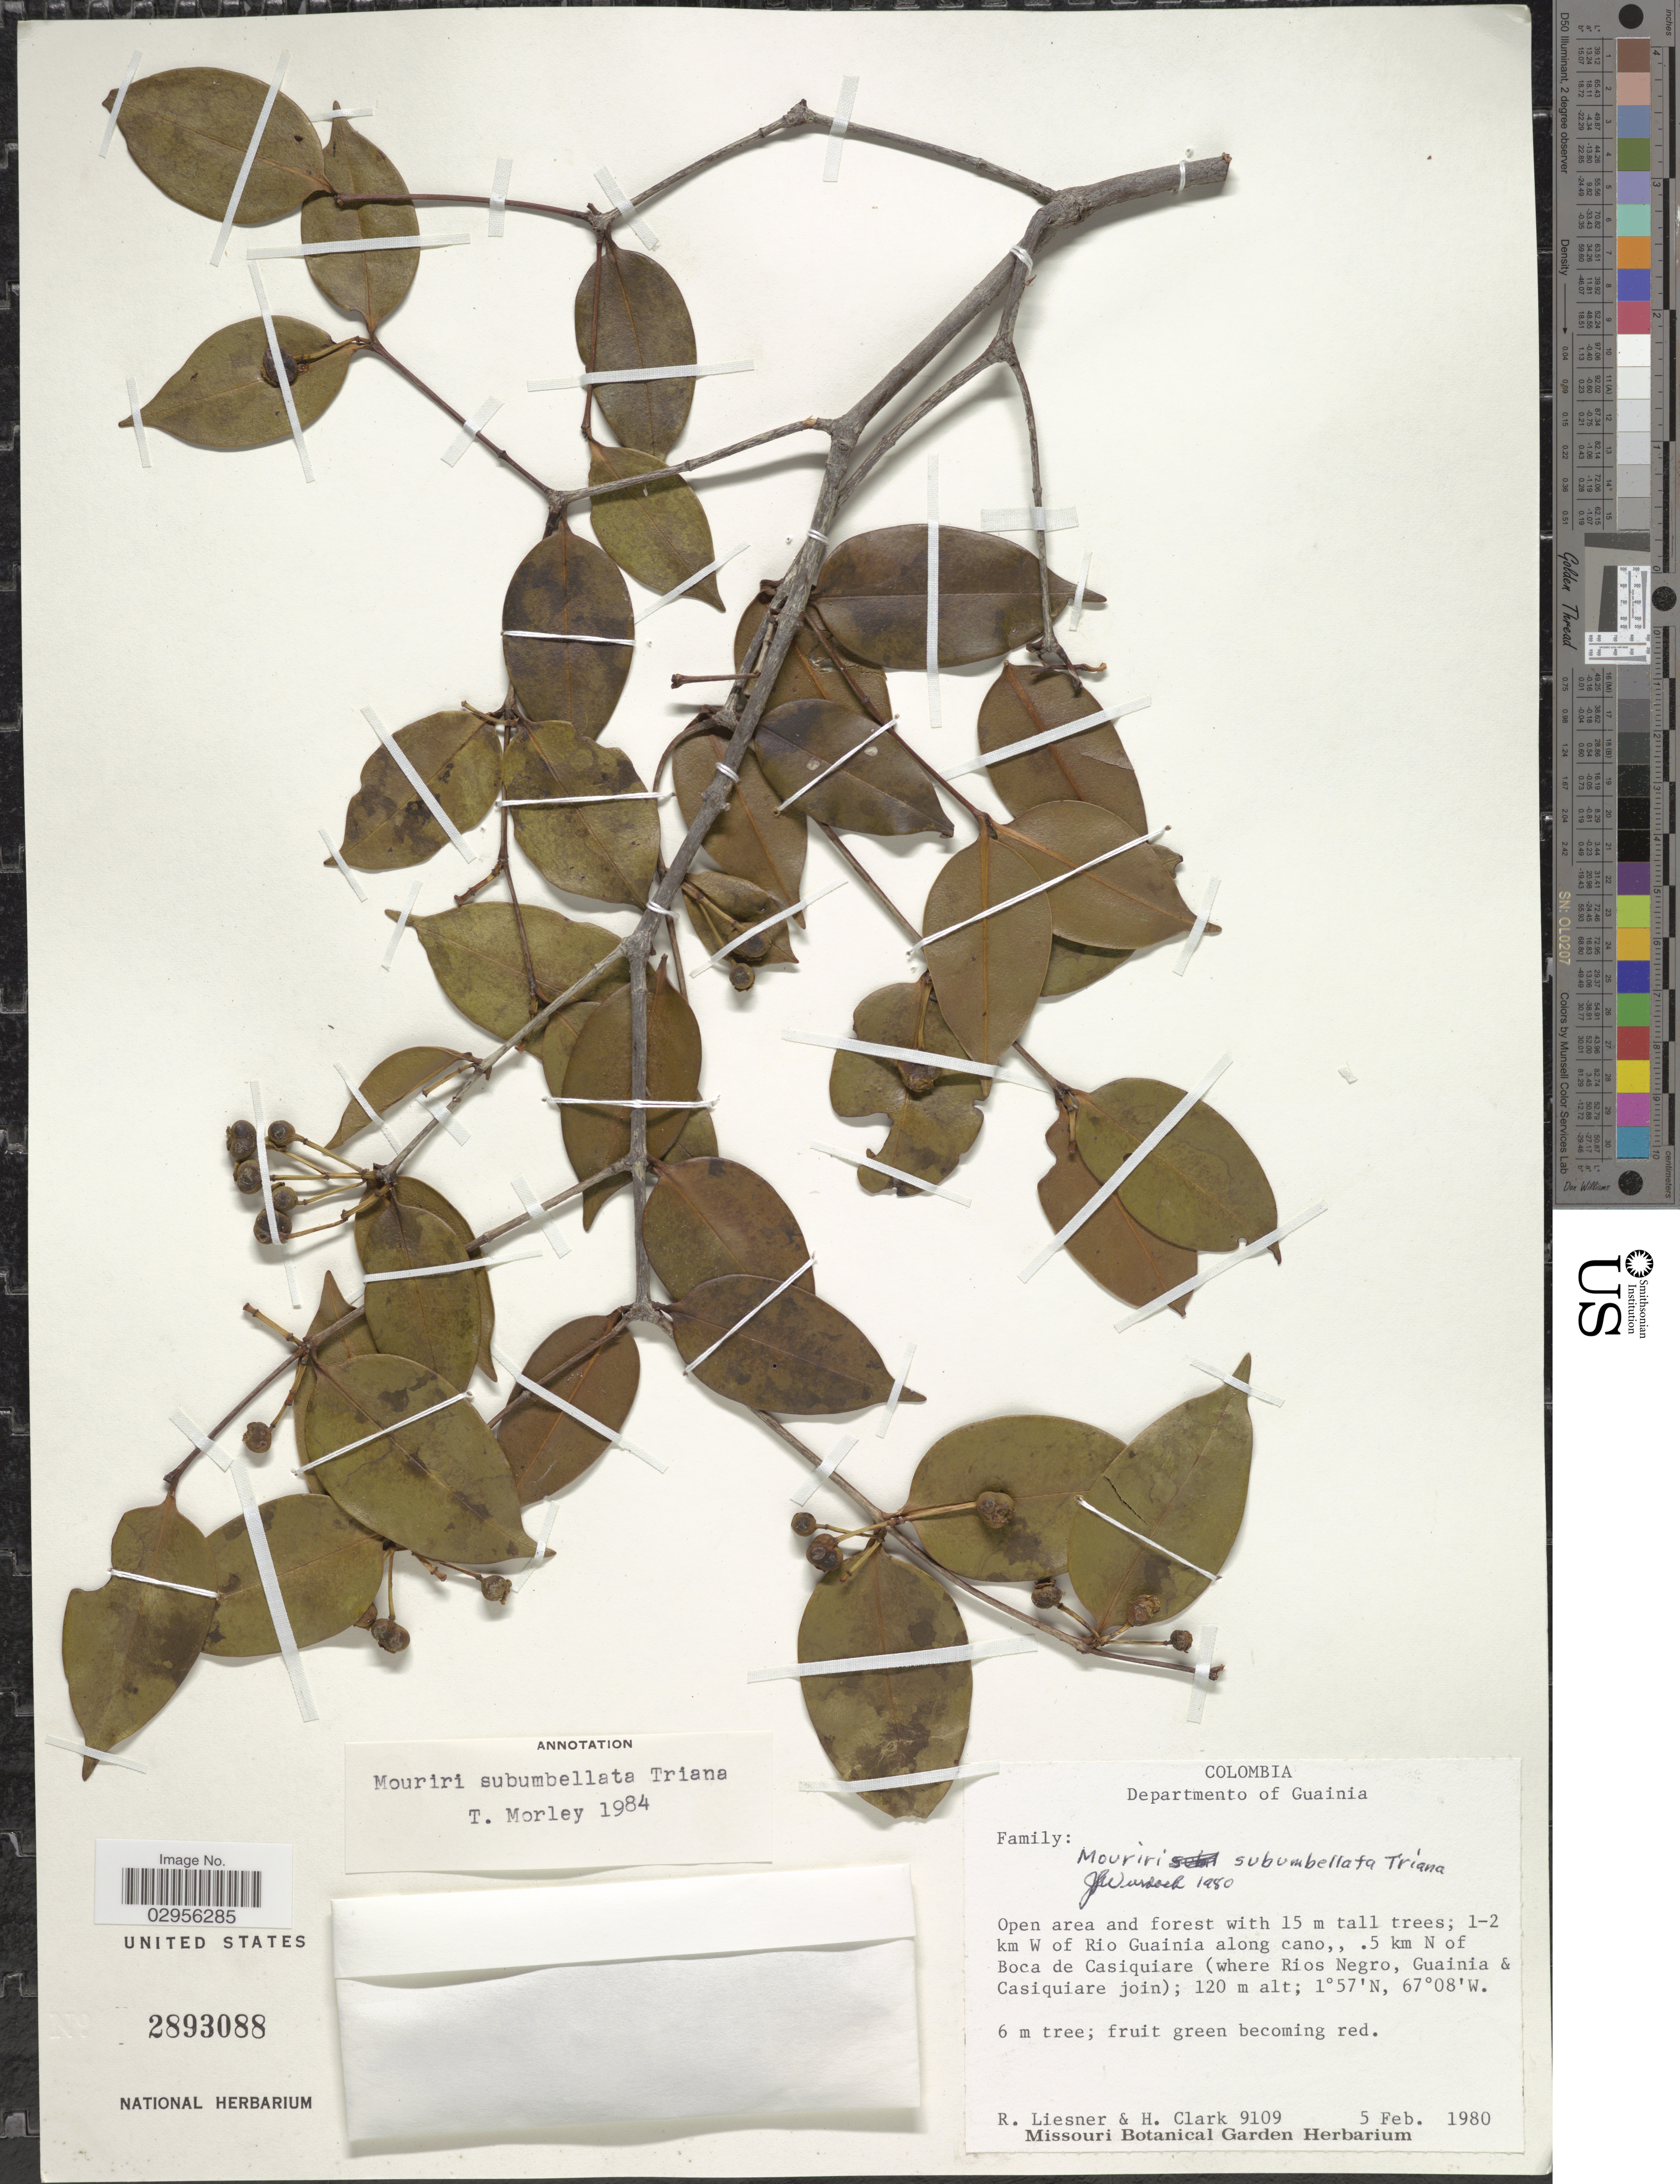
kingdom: Plantae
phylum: Tracheophyta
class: Magnoliopsida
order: Myrtales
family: Melastomataceae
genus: Mouriri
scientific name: Mouriri subumbellata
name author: Triana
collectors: R. L. Liesner & H. Clark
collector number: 9109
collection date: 1980-02-05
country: Colombia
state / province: Guainía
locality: Departamento of Guainia. 1-2 km W of Rio Guainia along cano, 5 km N of Boca de Casiquiare (where Rios Negro, Guainía & Casiquiare join).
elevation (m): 120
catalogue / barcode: US 2893088